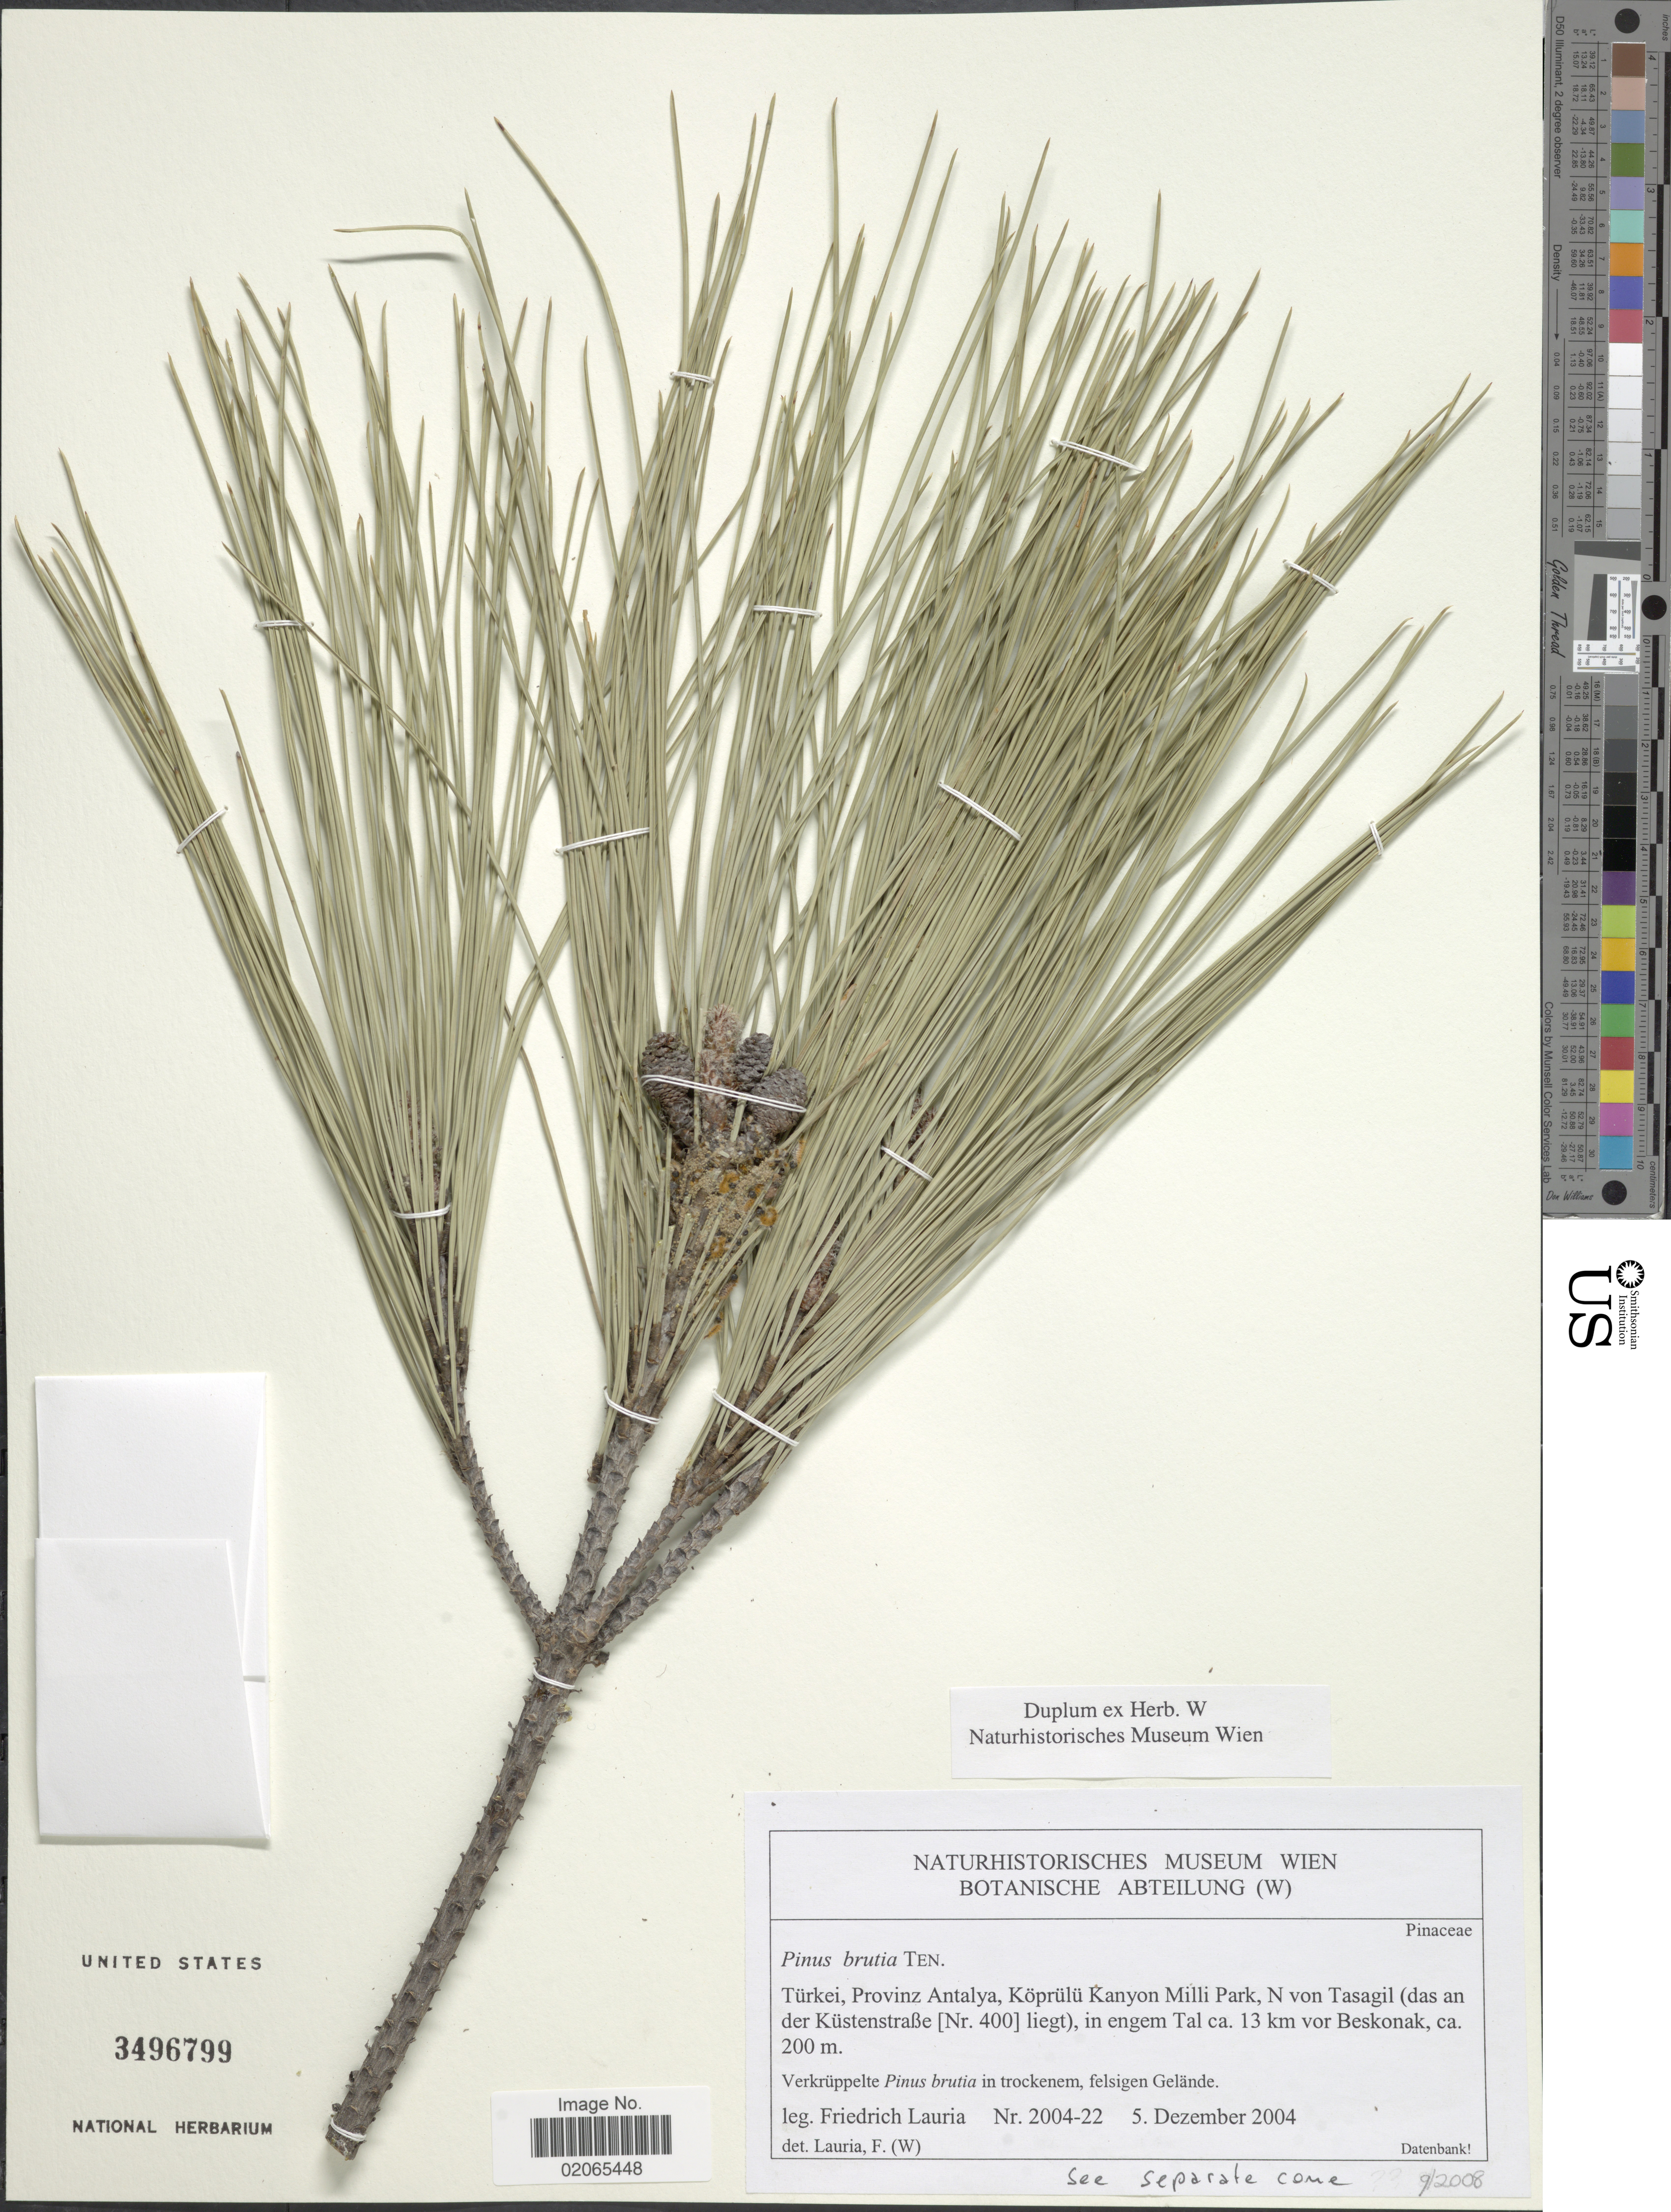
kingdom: Plantae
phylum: Tracheophyta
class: Pinopsida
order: Pinales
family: Pinaceae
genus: Pinus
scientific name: Pinus brutia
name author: Ten.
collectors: F. Lauria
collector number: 2004-22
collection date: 2004-12-05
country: Turkey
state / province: Antalya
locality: Koprulu Kanyon Milli Parkl, N von Tasagil (das an der Kustenstrabe (NR. 400 ), in engem Tal ca 13 km vor Beskonak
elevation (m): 200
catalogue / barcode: US 3496799